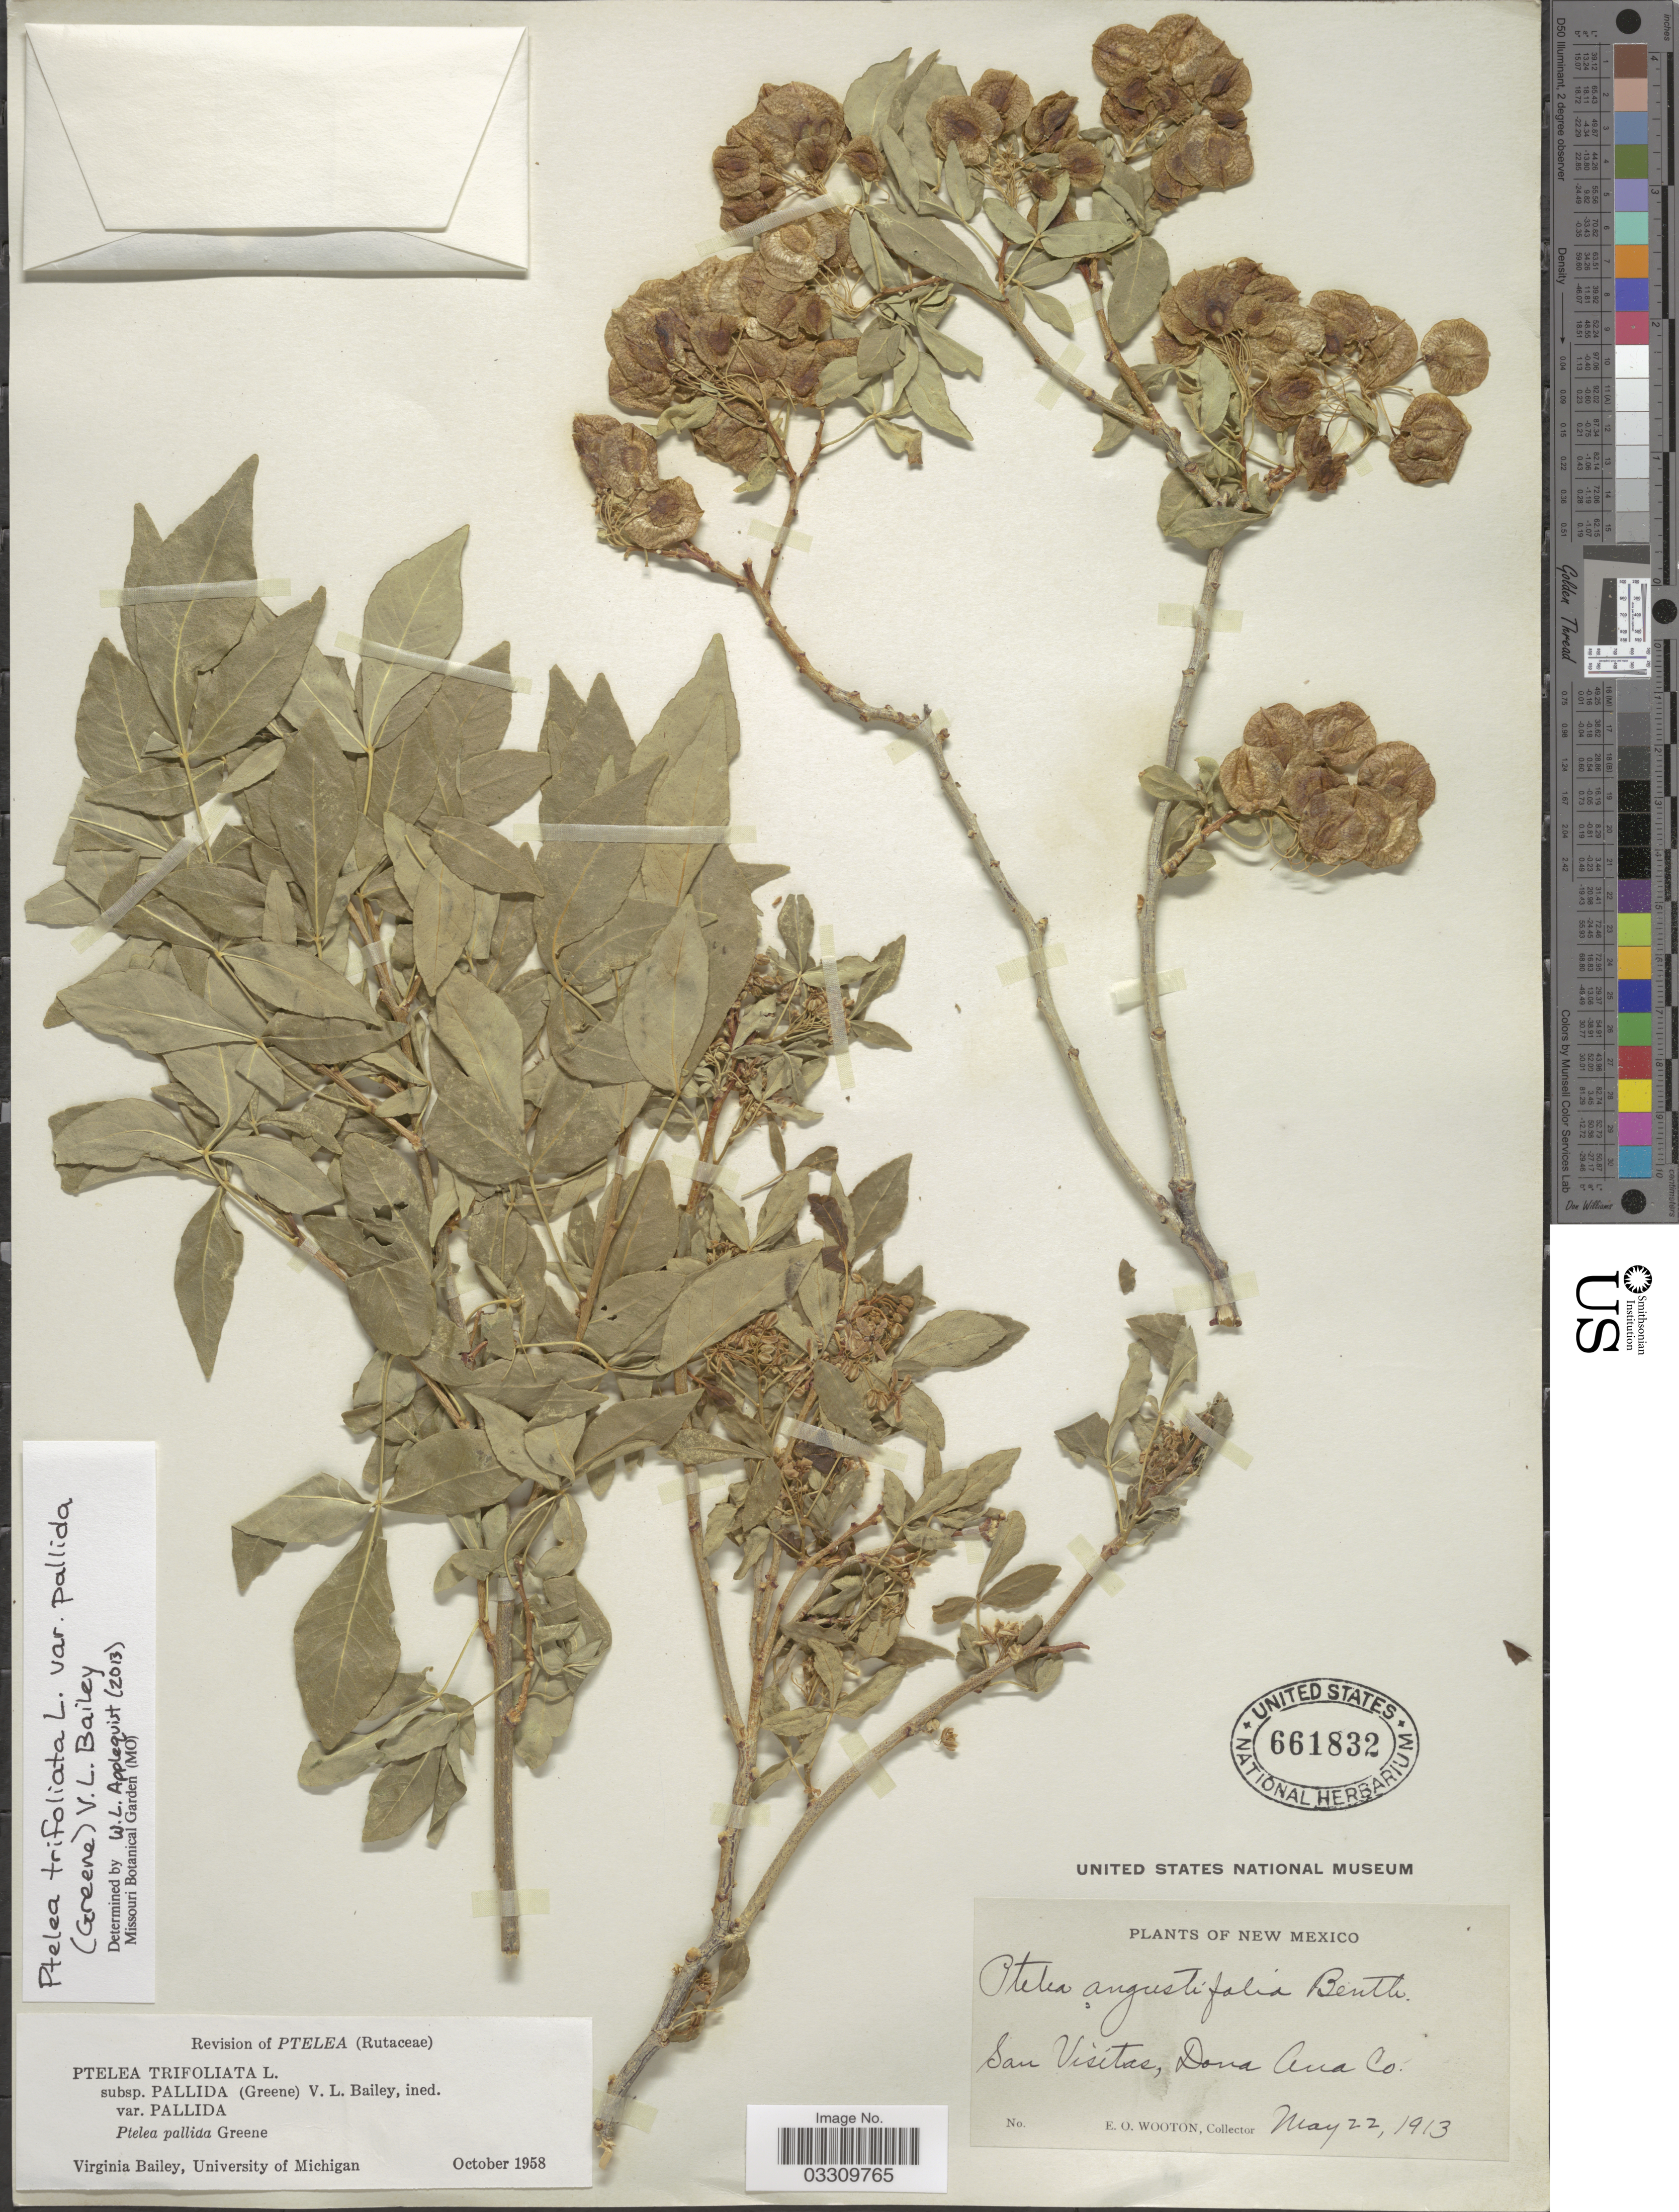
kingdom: Plantae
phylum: Tracheophyta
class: Magnoliopsida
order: Sapindales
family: Rutaceae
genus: Ptelea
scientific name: Ptelea trifoliata subsp. pallida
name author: (Greene) V. L. Bailey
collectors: E. O. Wooton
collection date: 1913-05-22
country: United States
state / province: New Mexico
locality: San Visitas, Dona Ana Co.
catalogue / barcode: US 661832